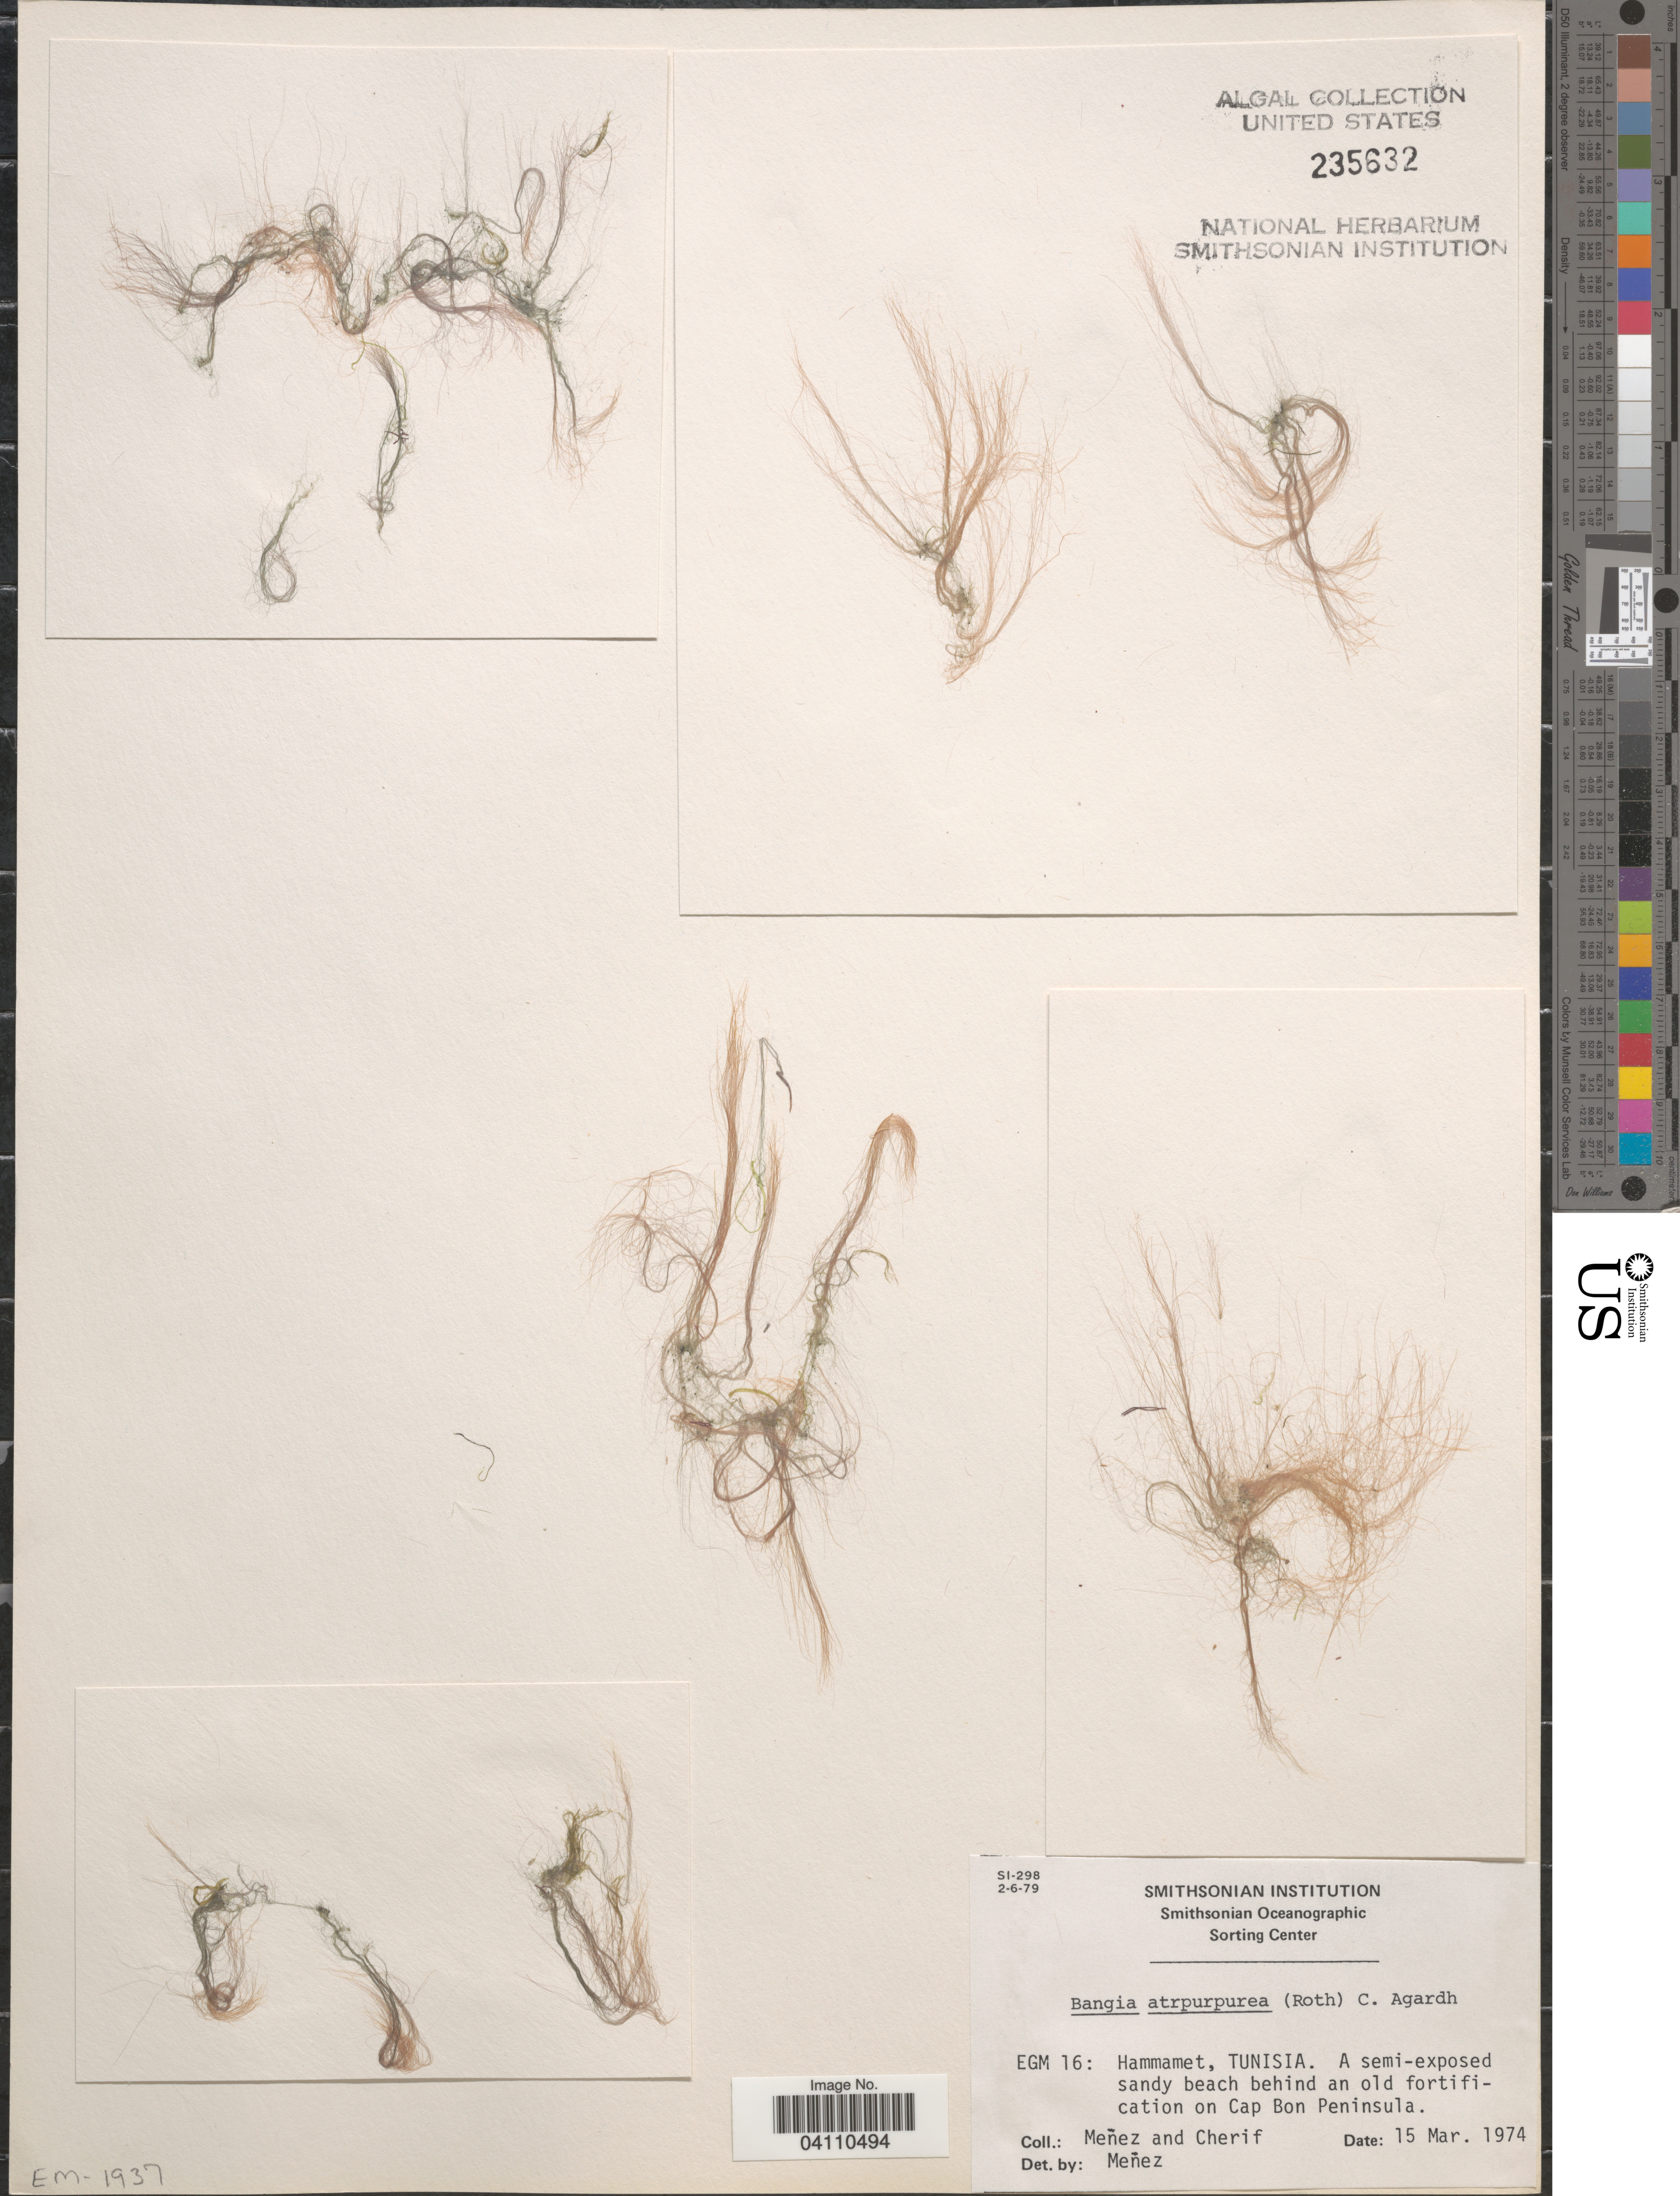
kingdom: Plantae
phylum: Rhodophyta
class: Bangiophyceae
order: Bangiales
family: Bangiaceae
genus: Bangia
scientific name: Bangia atropurpurea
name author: (Mertens ex Roth) C. Agardh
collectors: Menez & -. Cherif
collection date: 1974-03-15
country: Tunisia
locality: EGM 16: Hammamet, Tunisia. A semi-exposed sandy beach behind an old fortification on Cap Bon Peninsula.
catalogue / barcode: US 235632